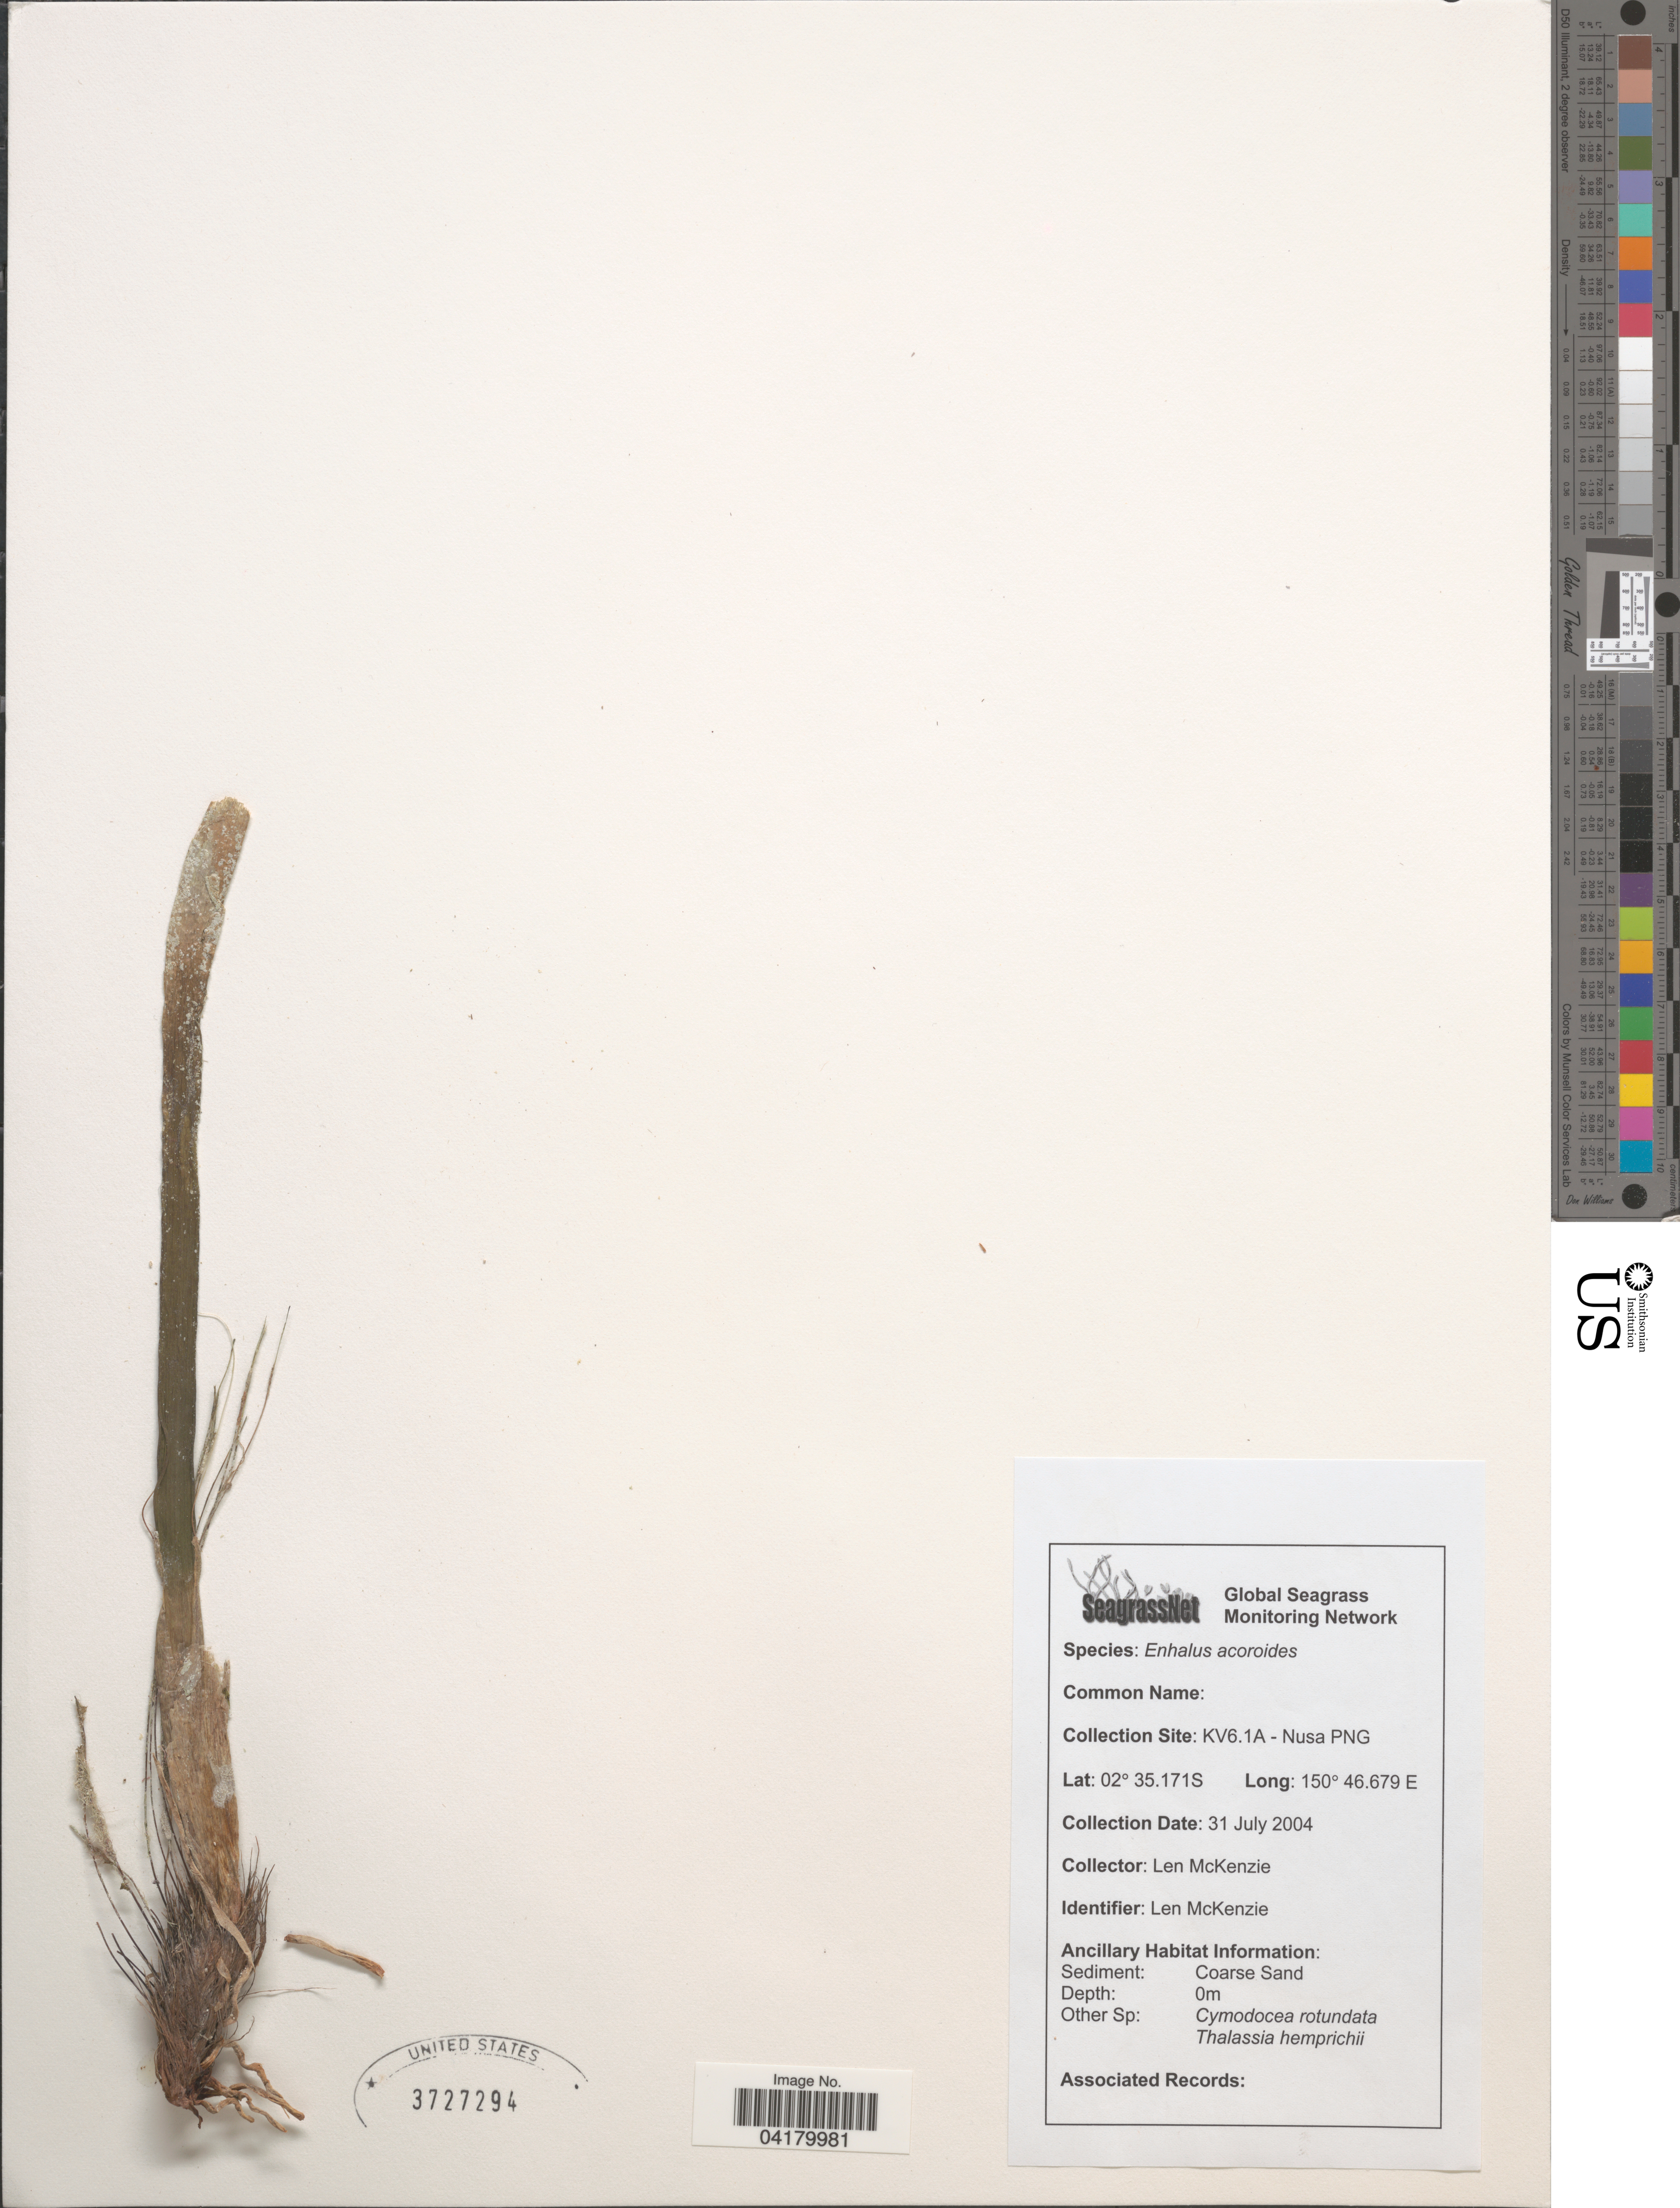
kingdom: Plantae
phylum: Tracheophyta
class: Liliopsida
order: Alismatales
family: Hydrocharitaceae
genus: Enhalus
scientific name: Enhalus acoroides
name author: (L. f.) Royle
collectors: L. McKenzie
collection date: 2004-07-31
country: Papua New Guinea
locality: Collection Site: KV6.1A - Nusa PNG.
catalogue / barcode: US 3727294